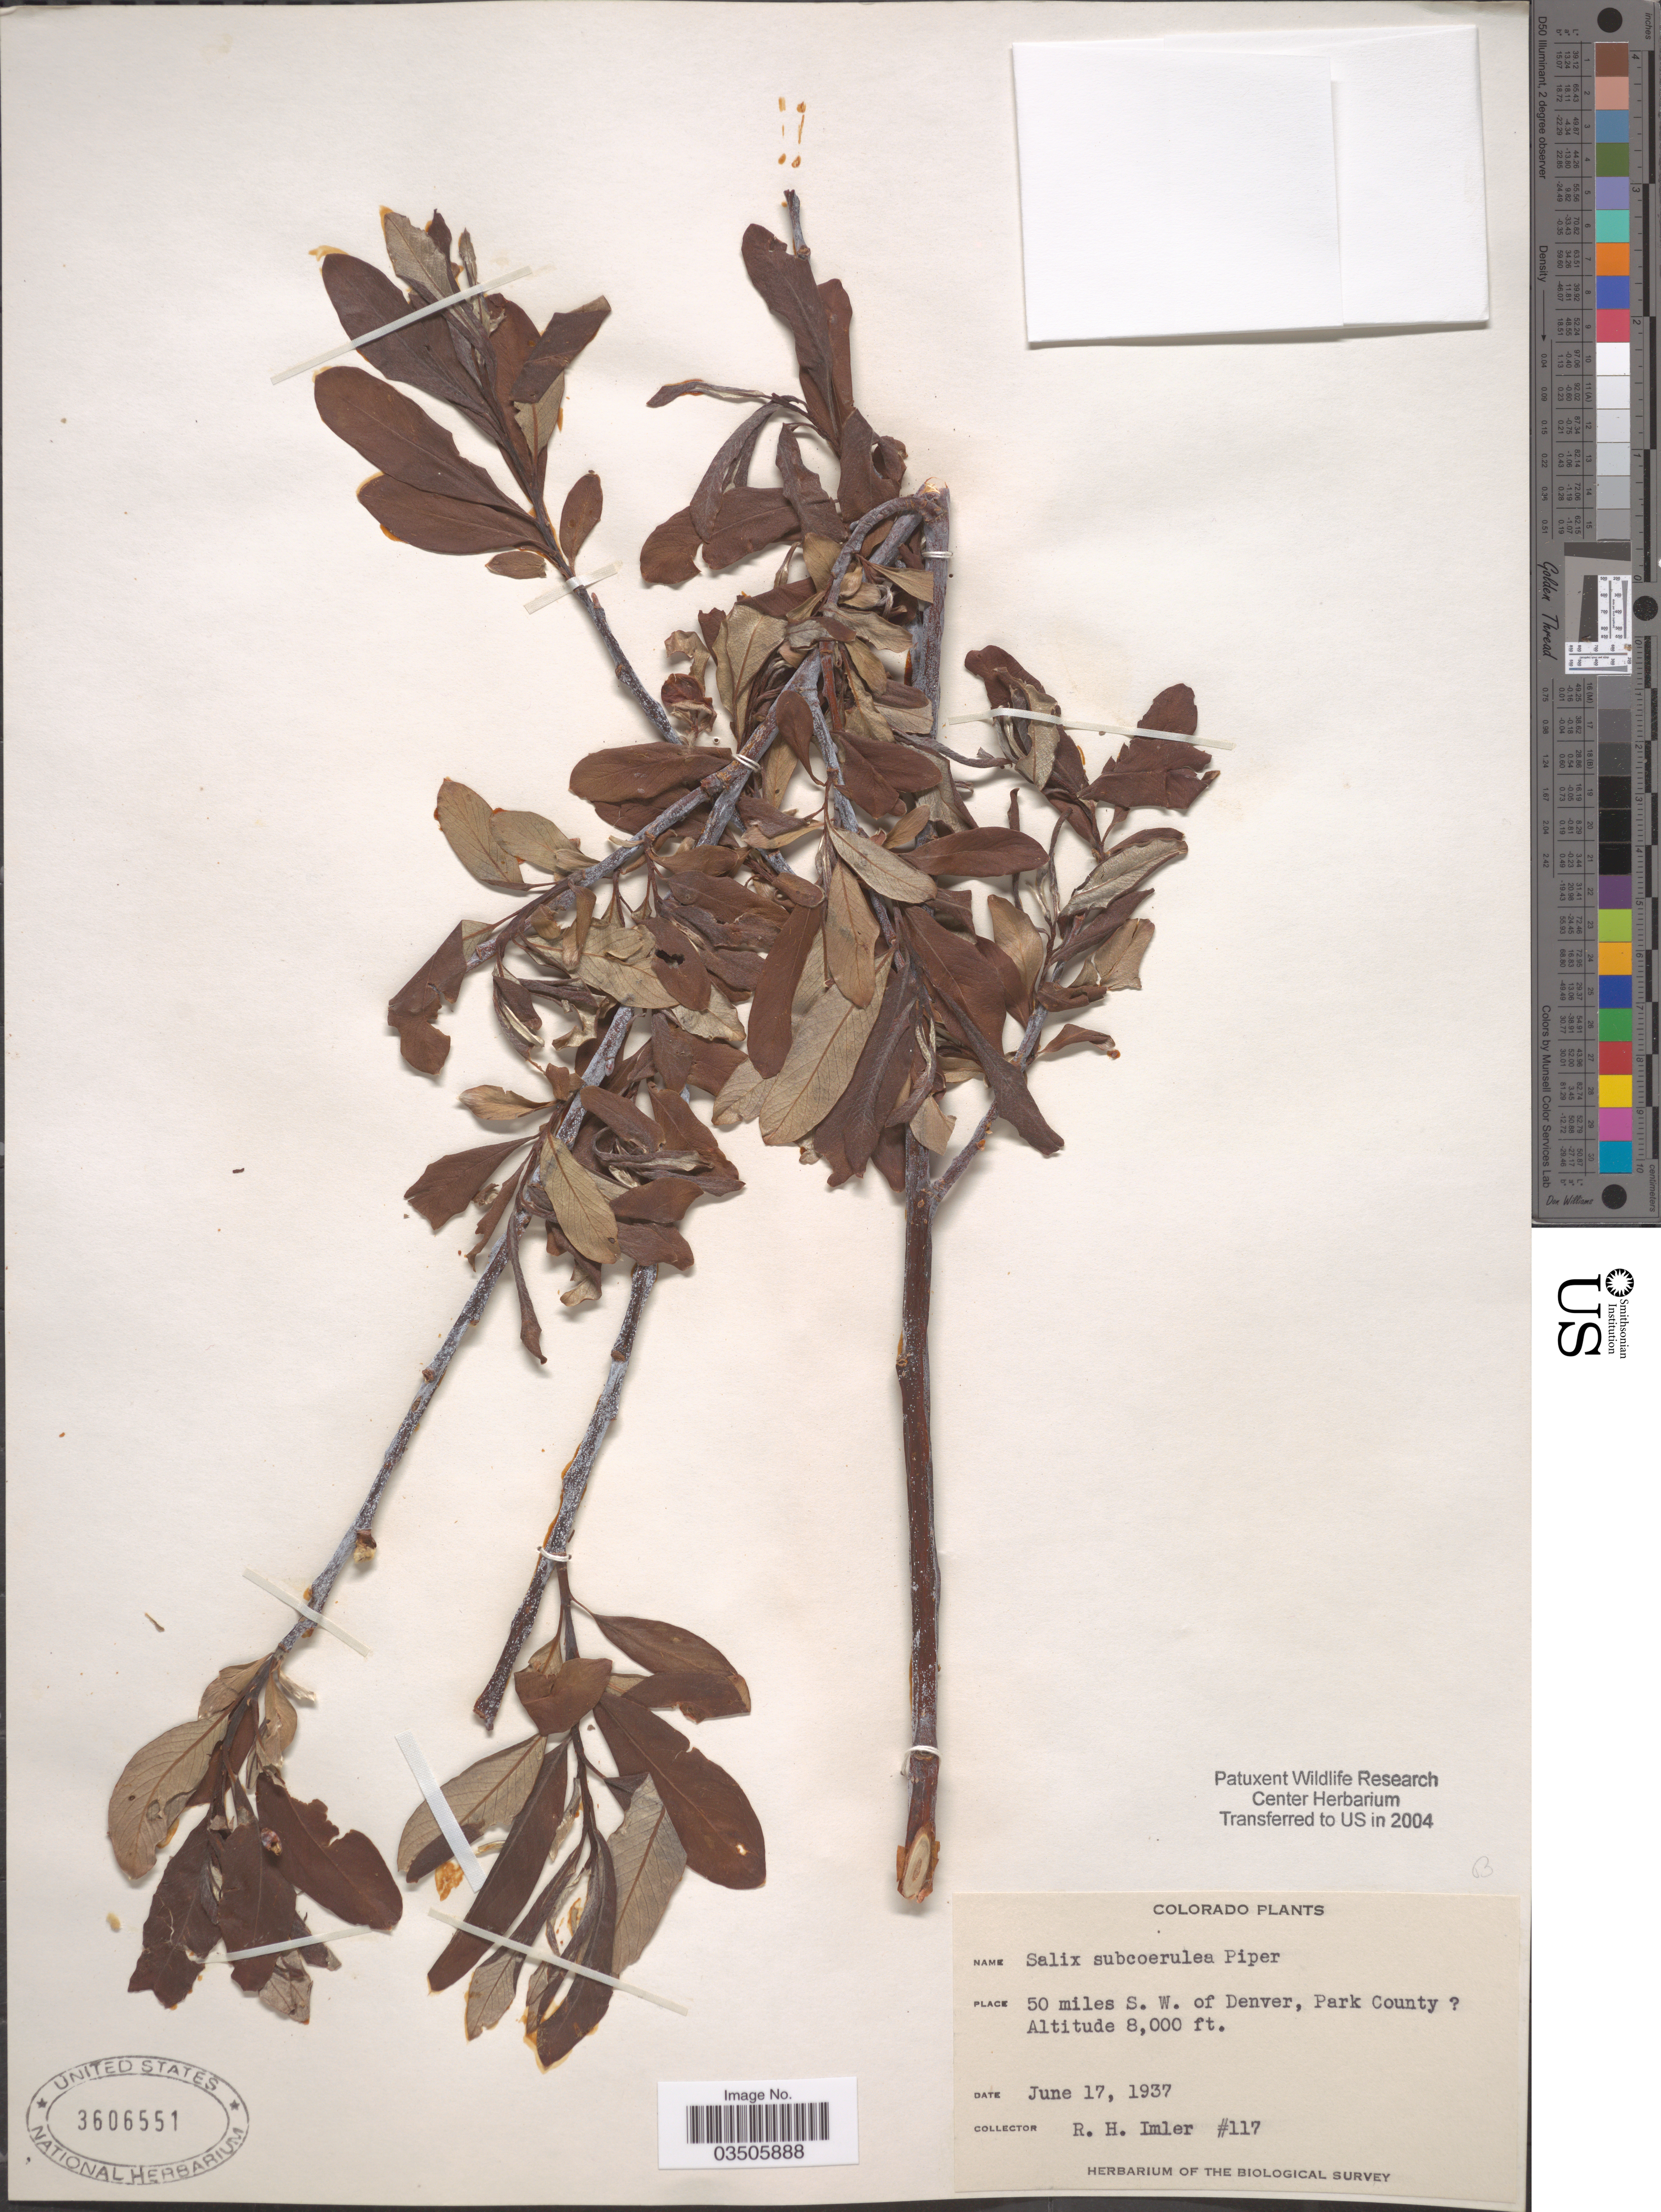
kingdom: Plantae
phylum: Tracheophyta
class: Magnoliopsida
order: Malpighiales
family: Salicaceae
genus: Salix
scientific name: Salix subcoerulea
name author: Piper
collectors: R. Imler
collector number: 117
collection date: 1937-06-17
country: United States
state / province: Colorado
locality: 50 miles S.W. of Denver, Park County [unsure placement].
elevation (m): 2438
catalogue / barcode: US 3606551